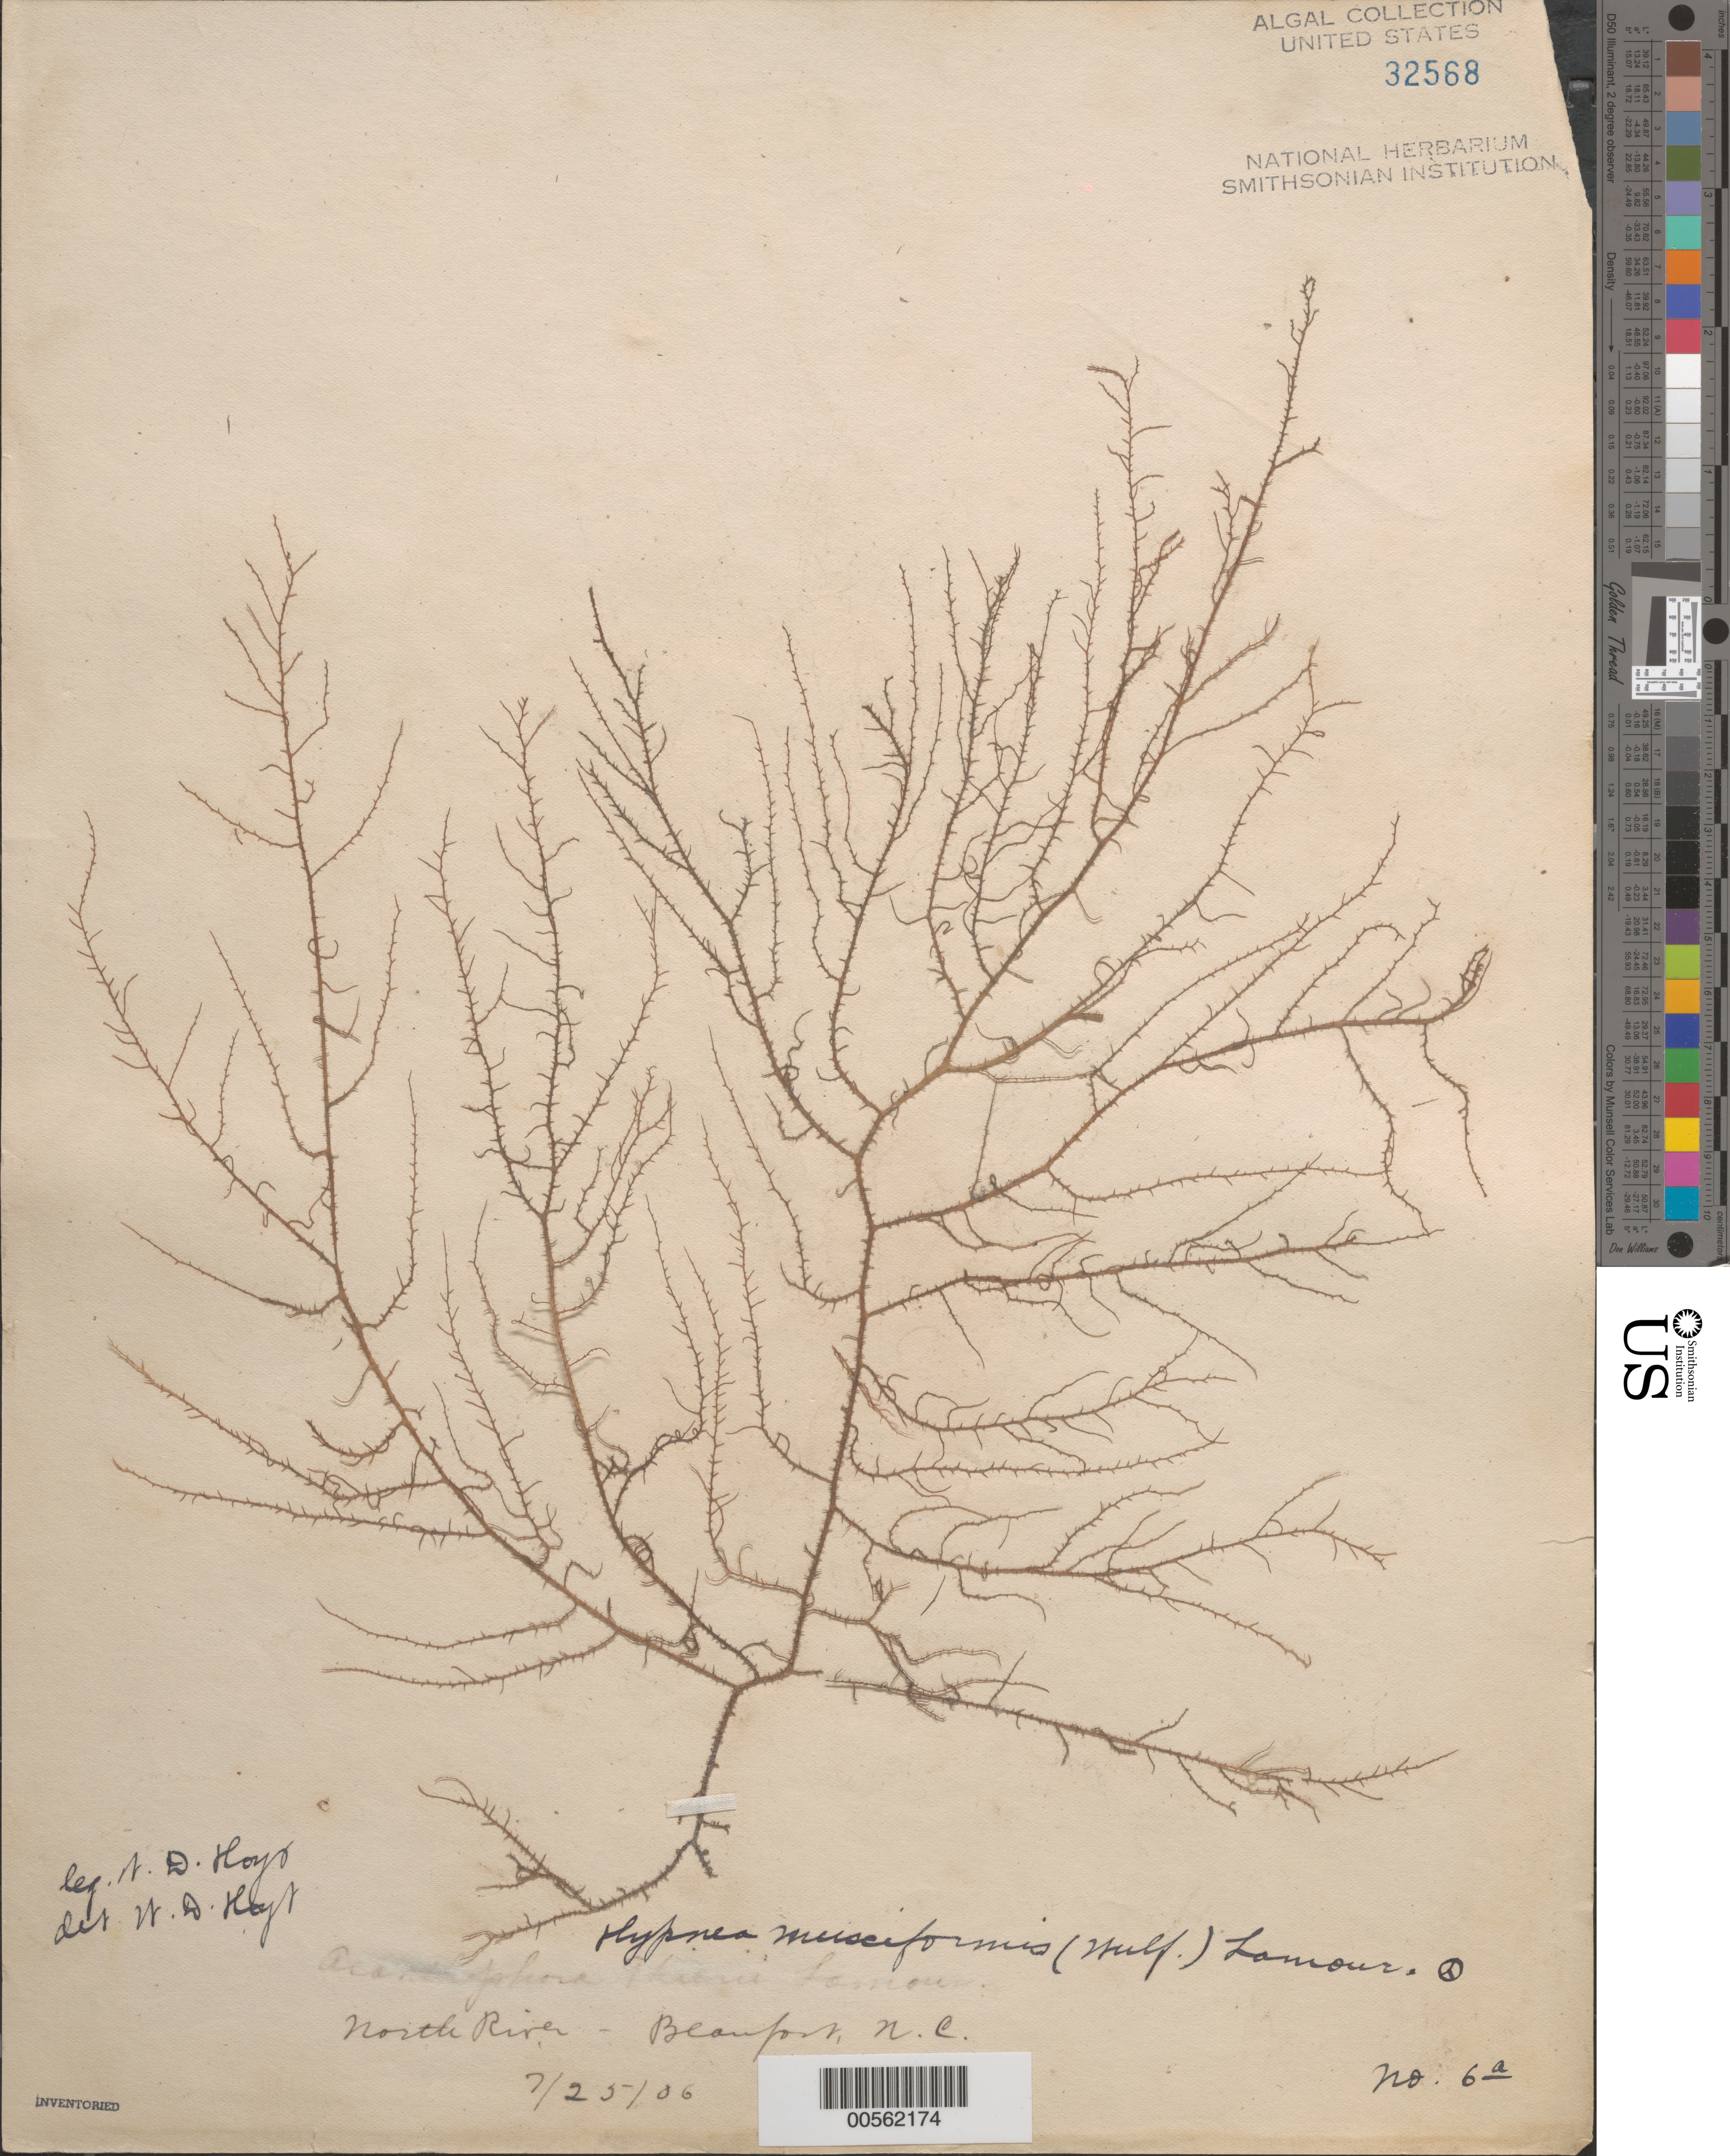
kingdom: Plantae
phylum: Rhodophyta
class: Florideophyceae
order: Gigartinales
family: Cystocloniaceae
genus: Hypnea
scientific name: Hypnea musciformis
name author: (Wulfen) J.V.Lamouroux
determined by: Hoyt, W. D.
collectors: W. D. Hoyt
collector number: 6a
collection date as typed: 25 Jul 1906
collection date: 1906-07-25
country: United States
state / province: North Carolina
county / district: Carteret County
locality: Beaufort, North River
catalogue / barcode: US 32568